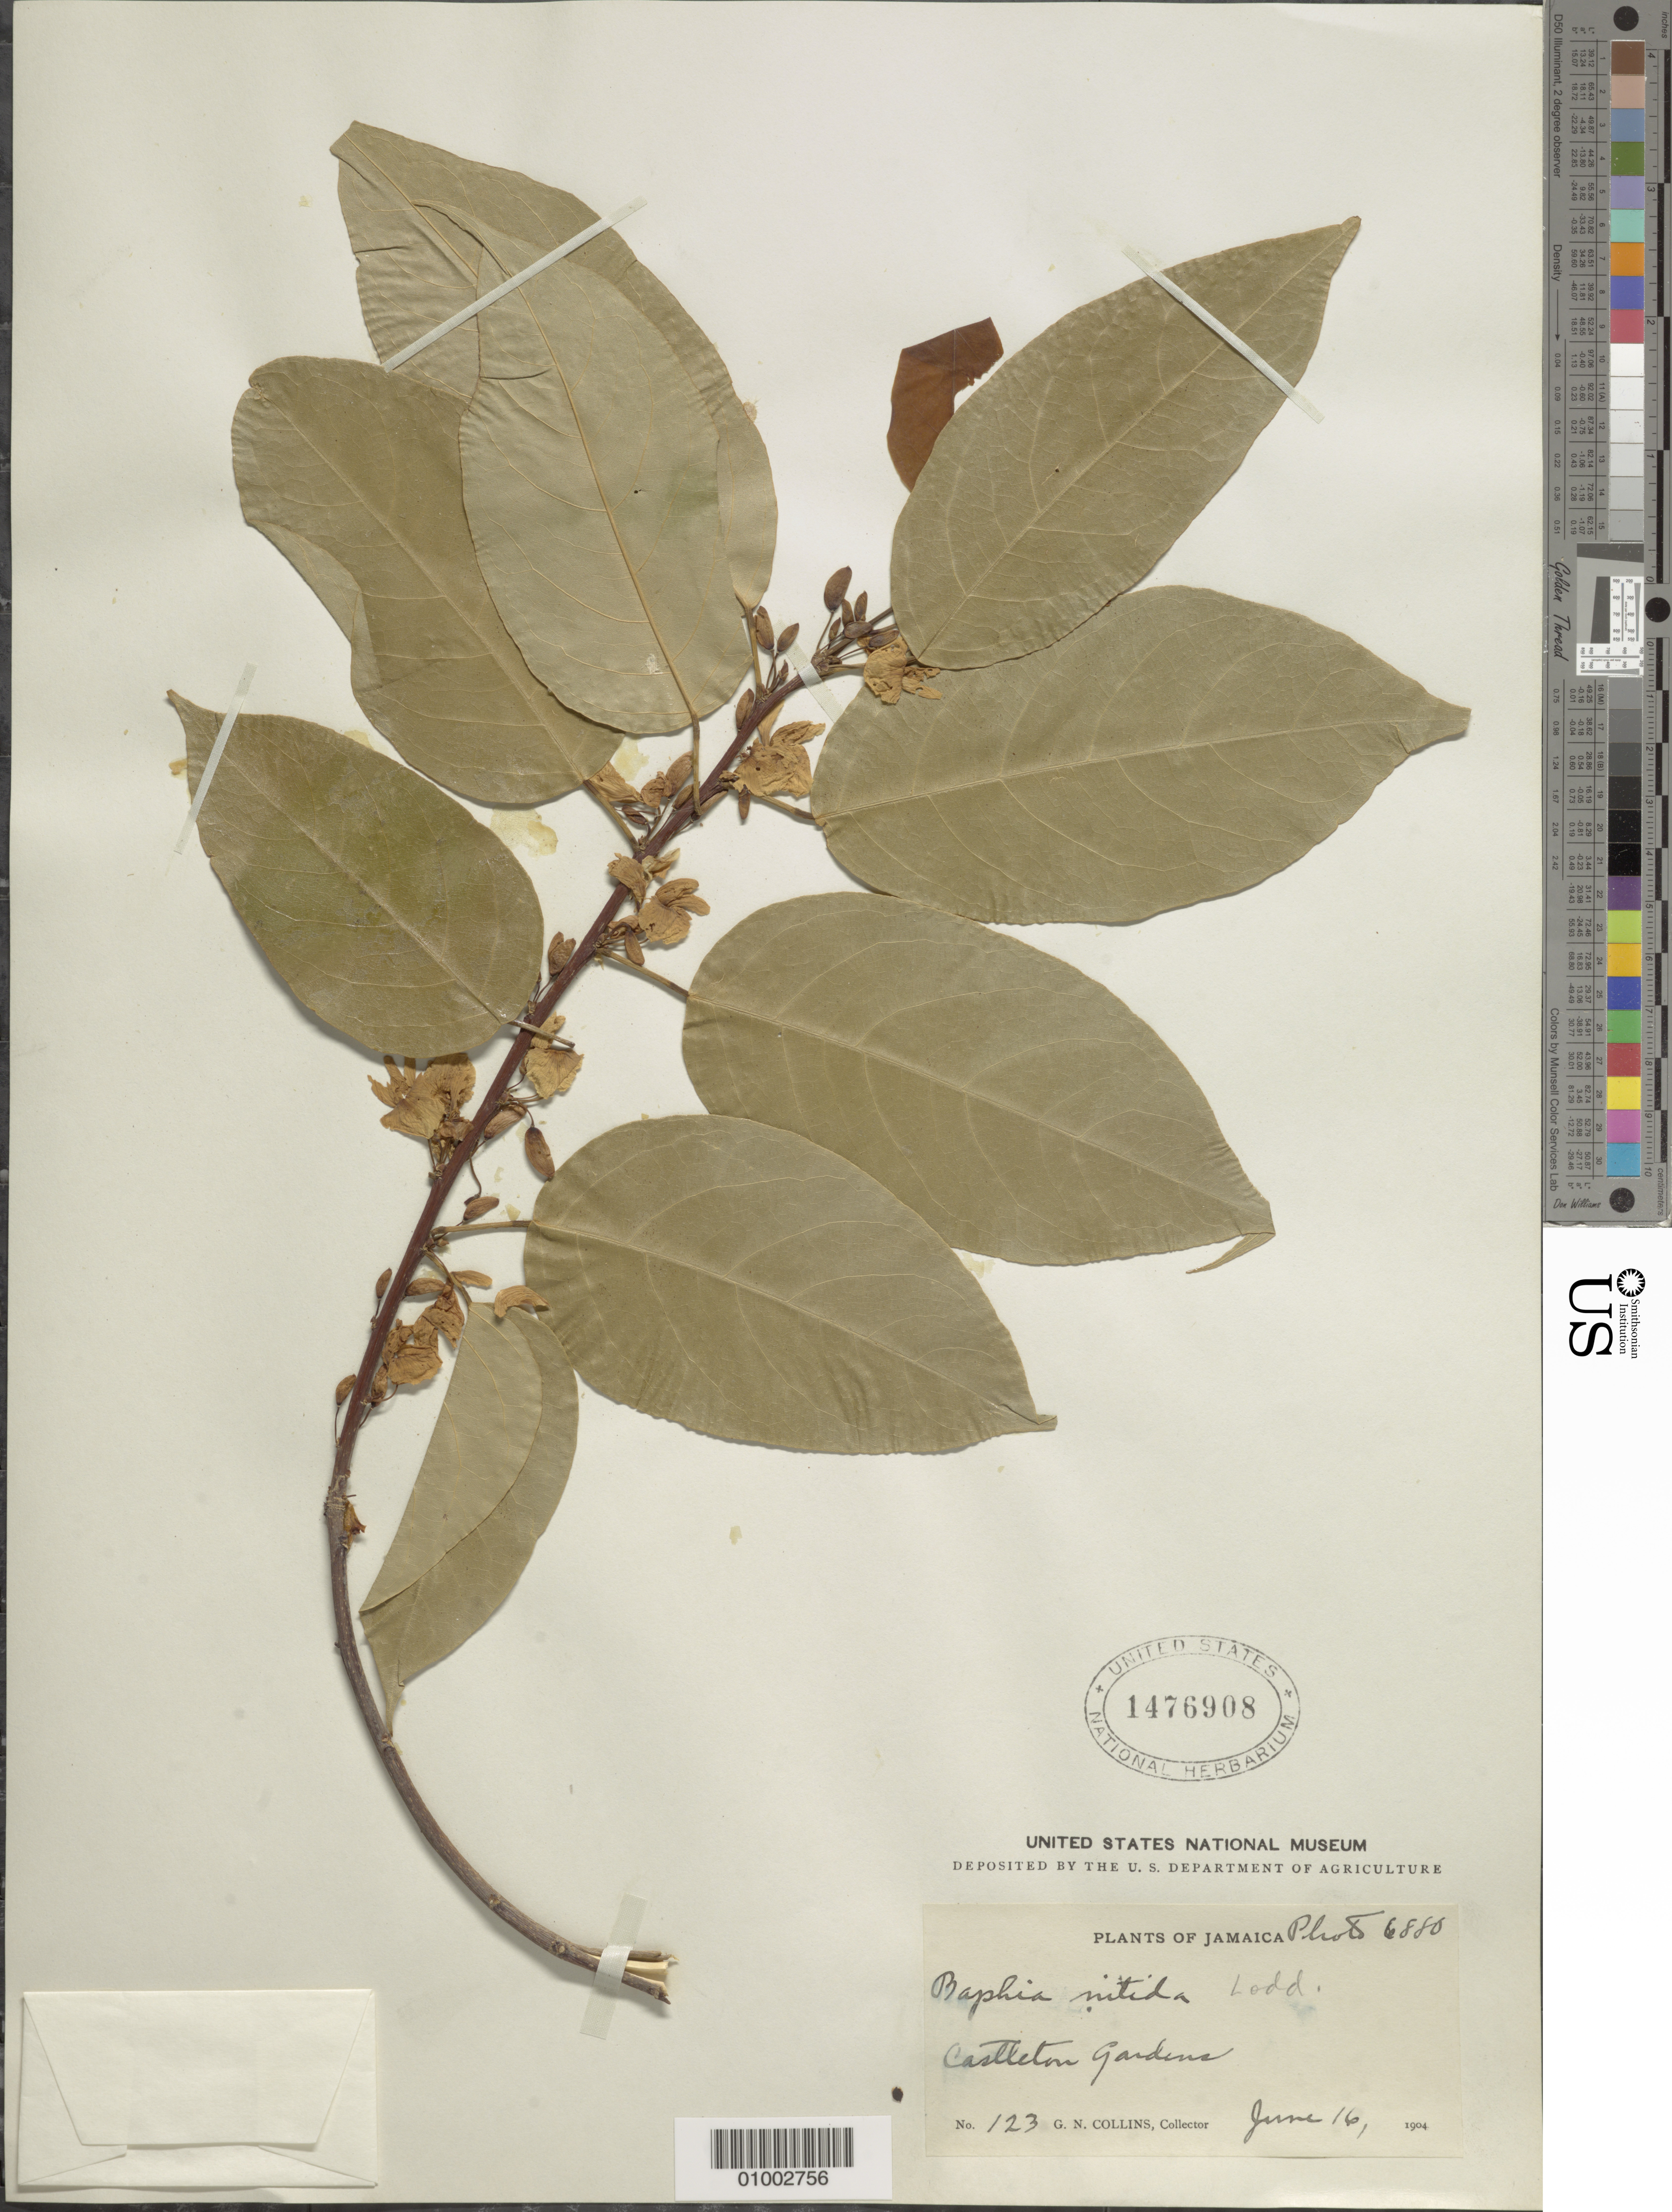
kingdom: Plantae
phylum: Tracheophyta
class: Magnoliopsida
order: Fabales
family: Fabaceae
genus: Baphia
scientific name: Baphia sp.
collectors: G. Collins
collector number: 123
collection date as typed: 16 Jun 1904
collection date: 1904-06-16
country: Jamaica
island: Jamaica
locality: Catteton Gardens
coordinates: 0 N, 0 E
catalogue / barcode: US 1476908